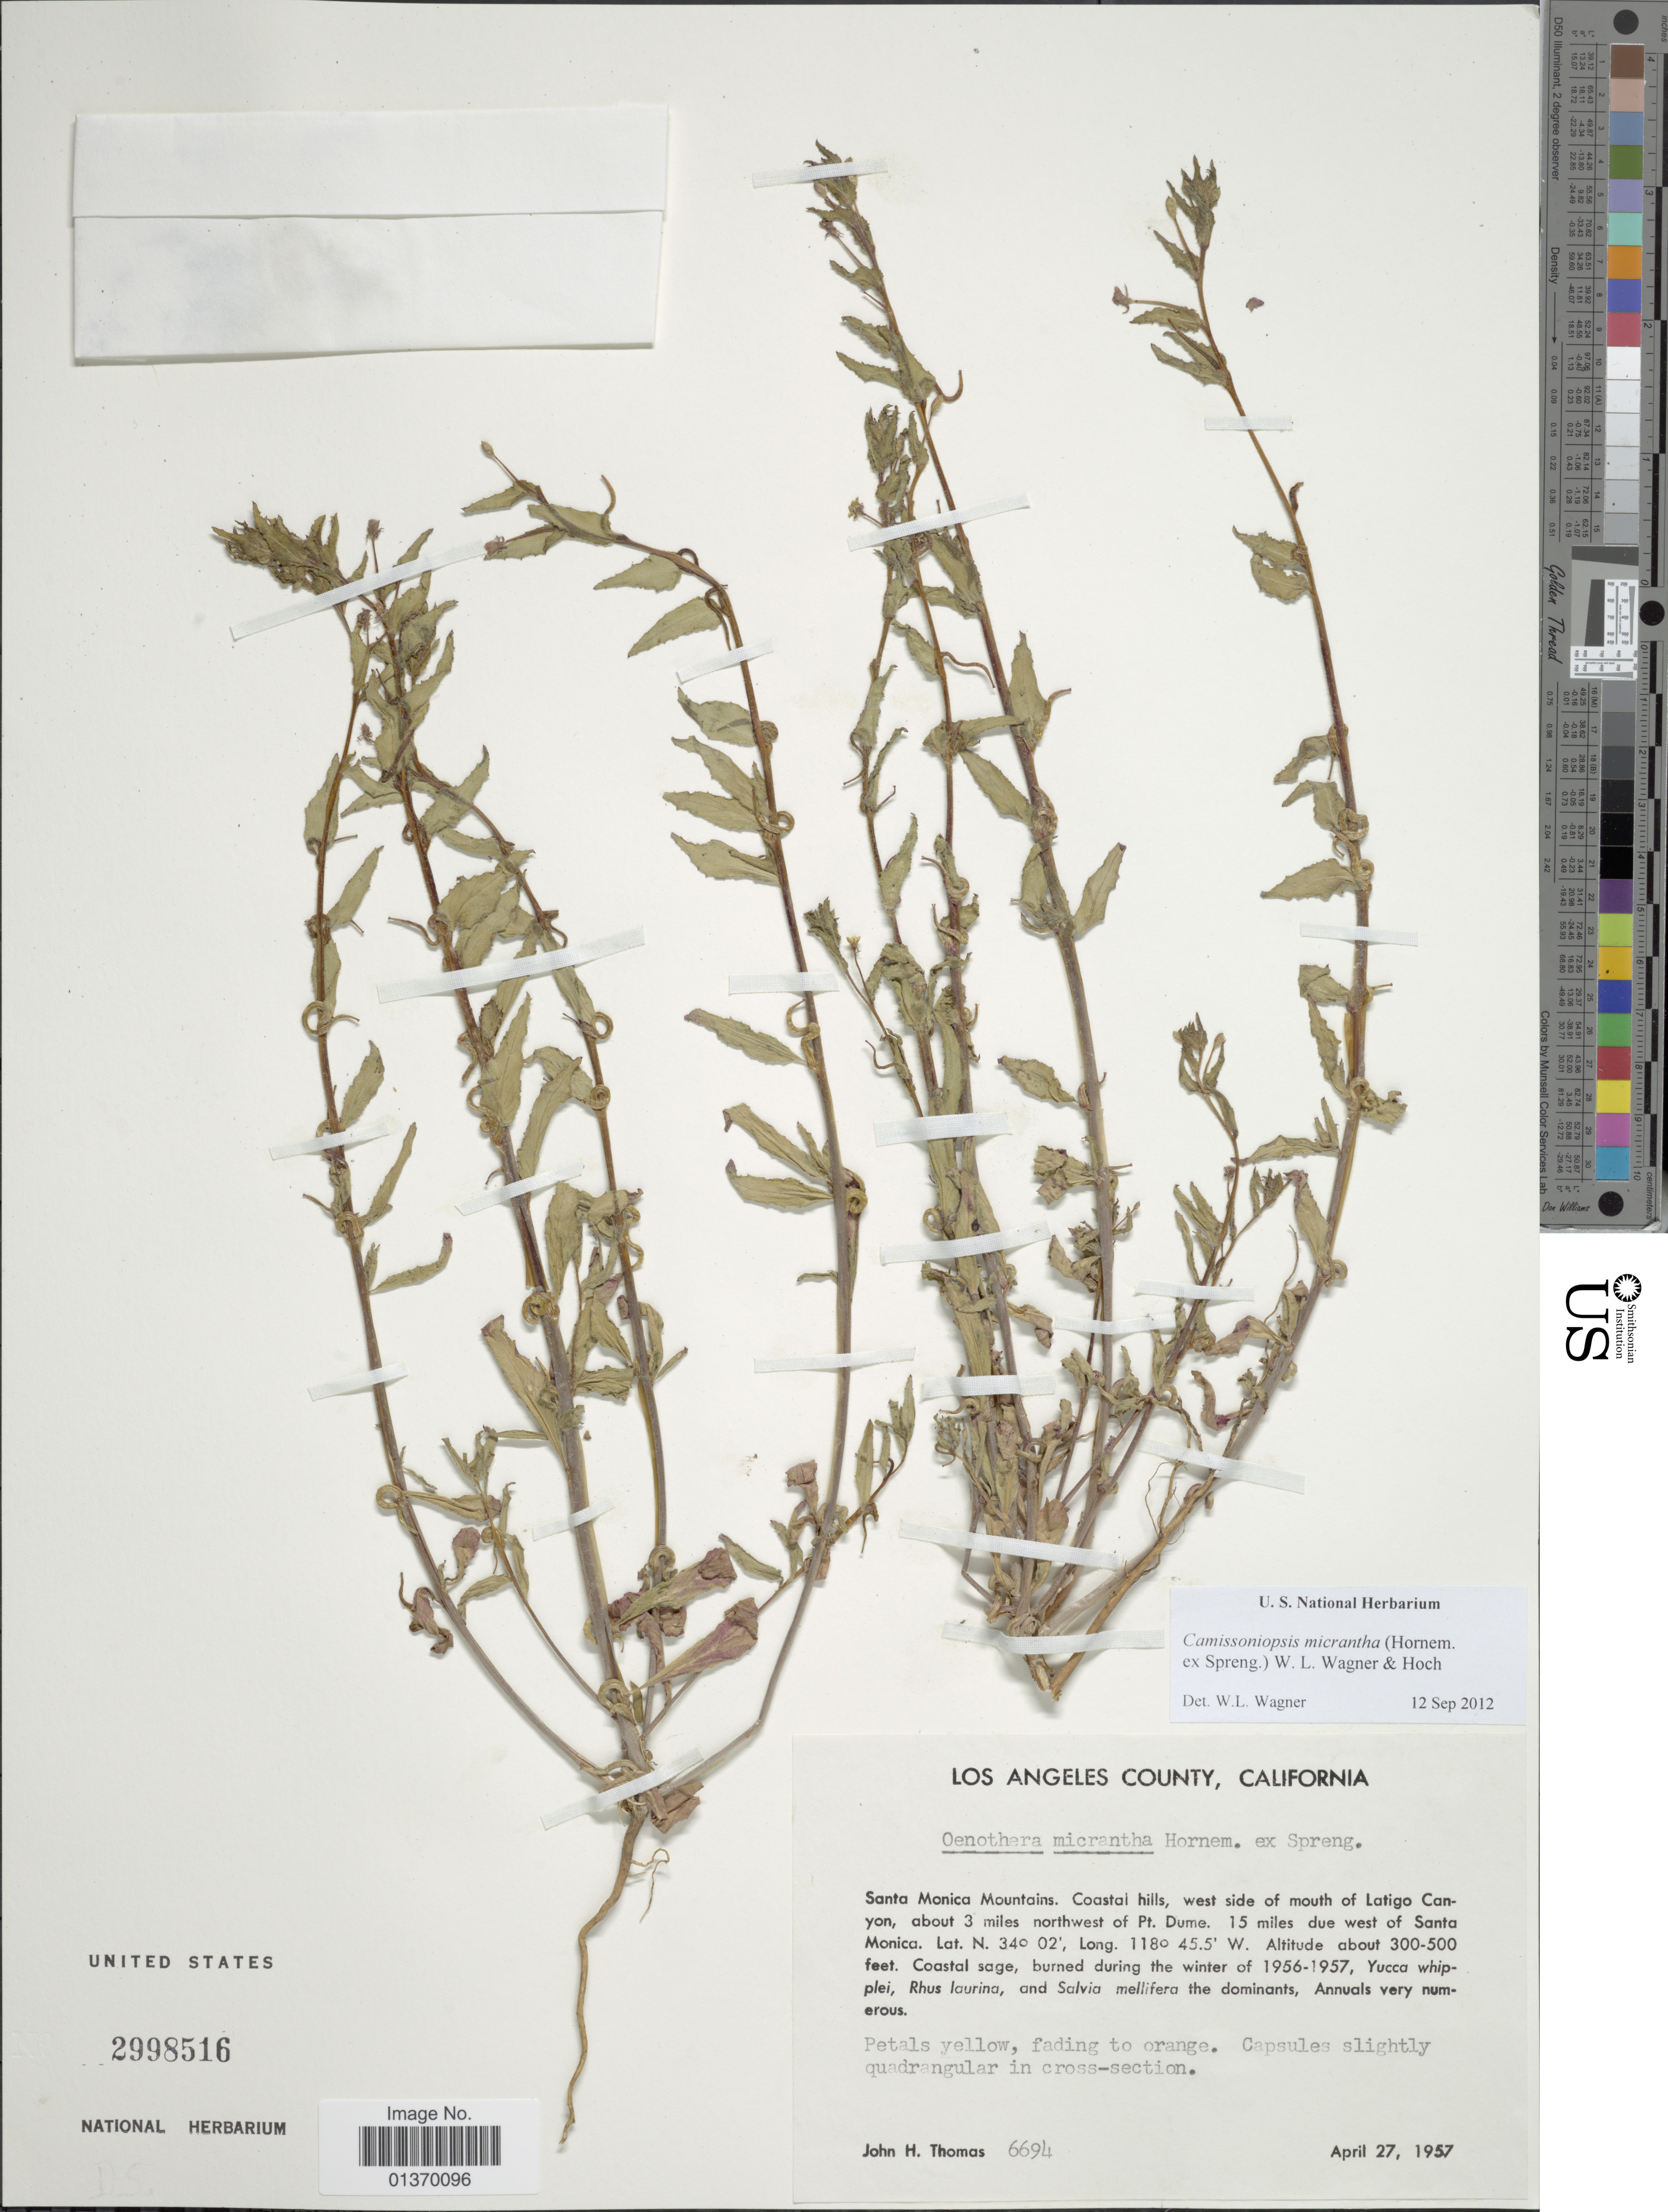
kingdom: Plantae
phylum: Tracheophyta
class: Magnoliopsida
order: Myrtales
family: Onagraceae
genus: Camissoniopsis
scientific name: Camissoniopsis micrantha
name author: (Hornem. ex Spreng.) W.L. Wagner & Hoch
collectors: J. H. Thomas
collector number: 6694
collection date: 1957-04-27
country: United States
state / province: California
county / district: Los Angeles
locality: Los Angeles County, Santa Monica Mountains. Coastal hills, west side of mouth of Latigo Canyon, about 3 miles northwest of Pt. Dume, 15 miles due west of Santa Monica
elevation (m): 91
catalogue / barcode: US 2998516